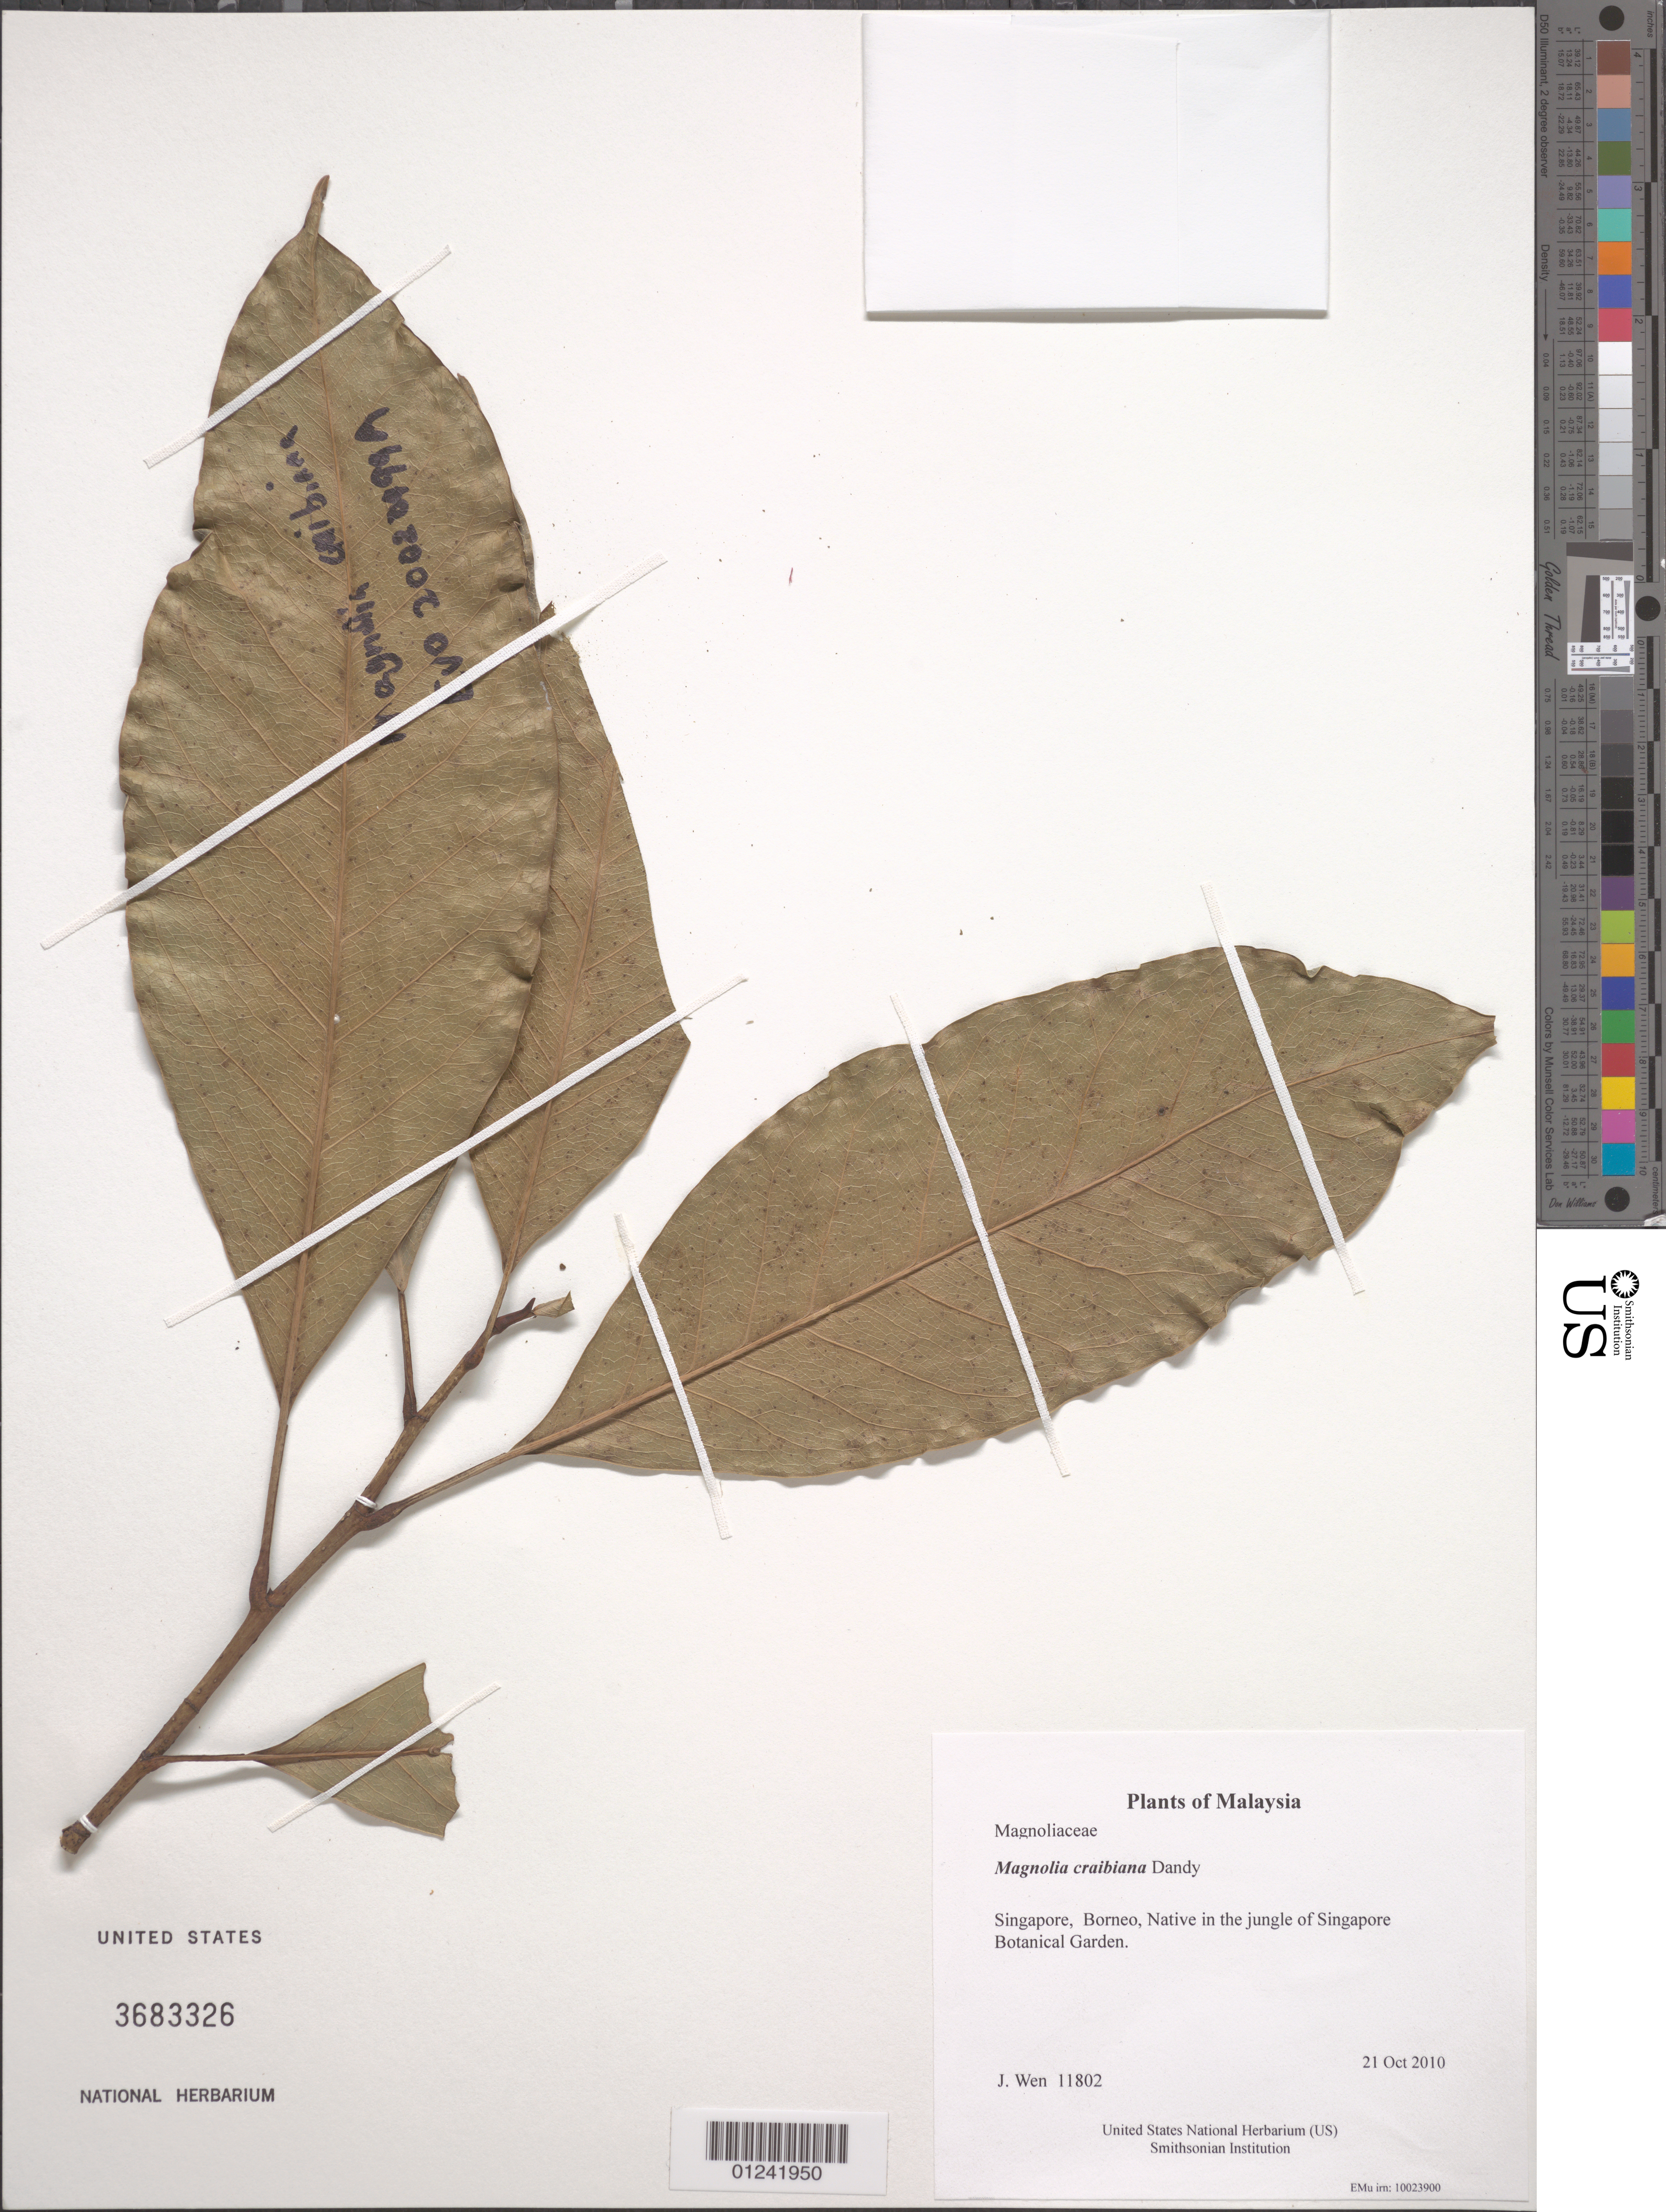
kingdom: Plantae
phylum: Tracheophyta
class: Magnoliopsida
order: Magnoliales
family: Magnoliaceae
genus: Magnolia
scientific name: Magnolia craibiana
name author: Dandy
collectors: J. Wen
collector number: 11802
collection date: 2010-10-21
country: Singapore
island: Borneo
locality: Native in the jungle of Singapore Botanical Garden.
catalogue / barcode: US 3683326